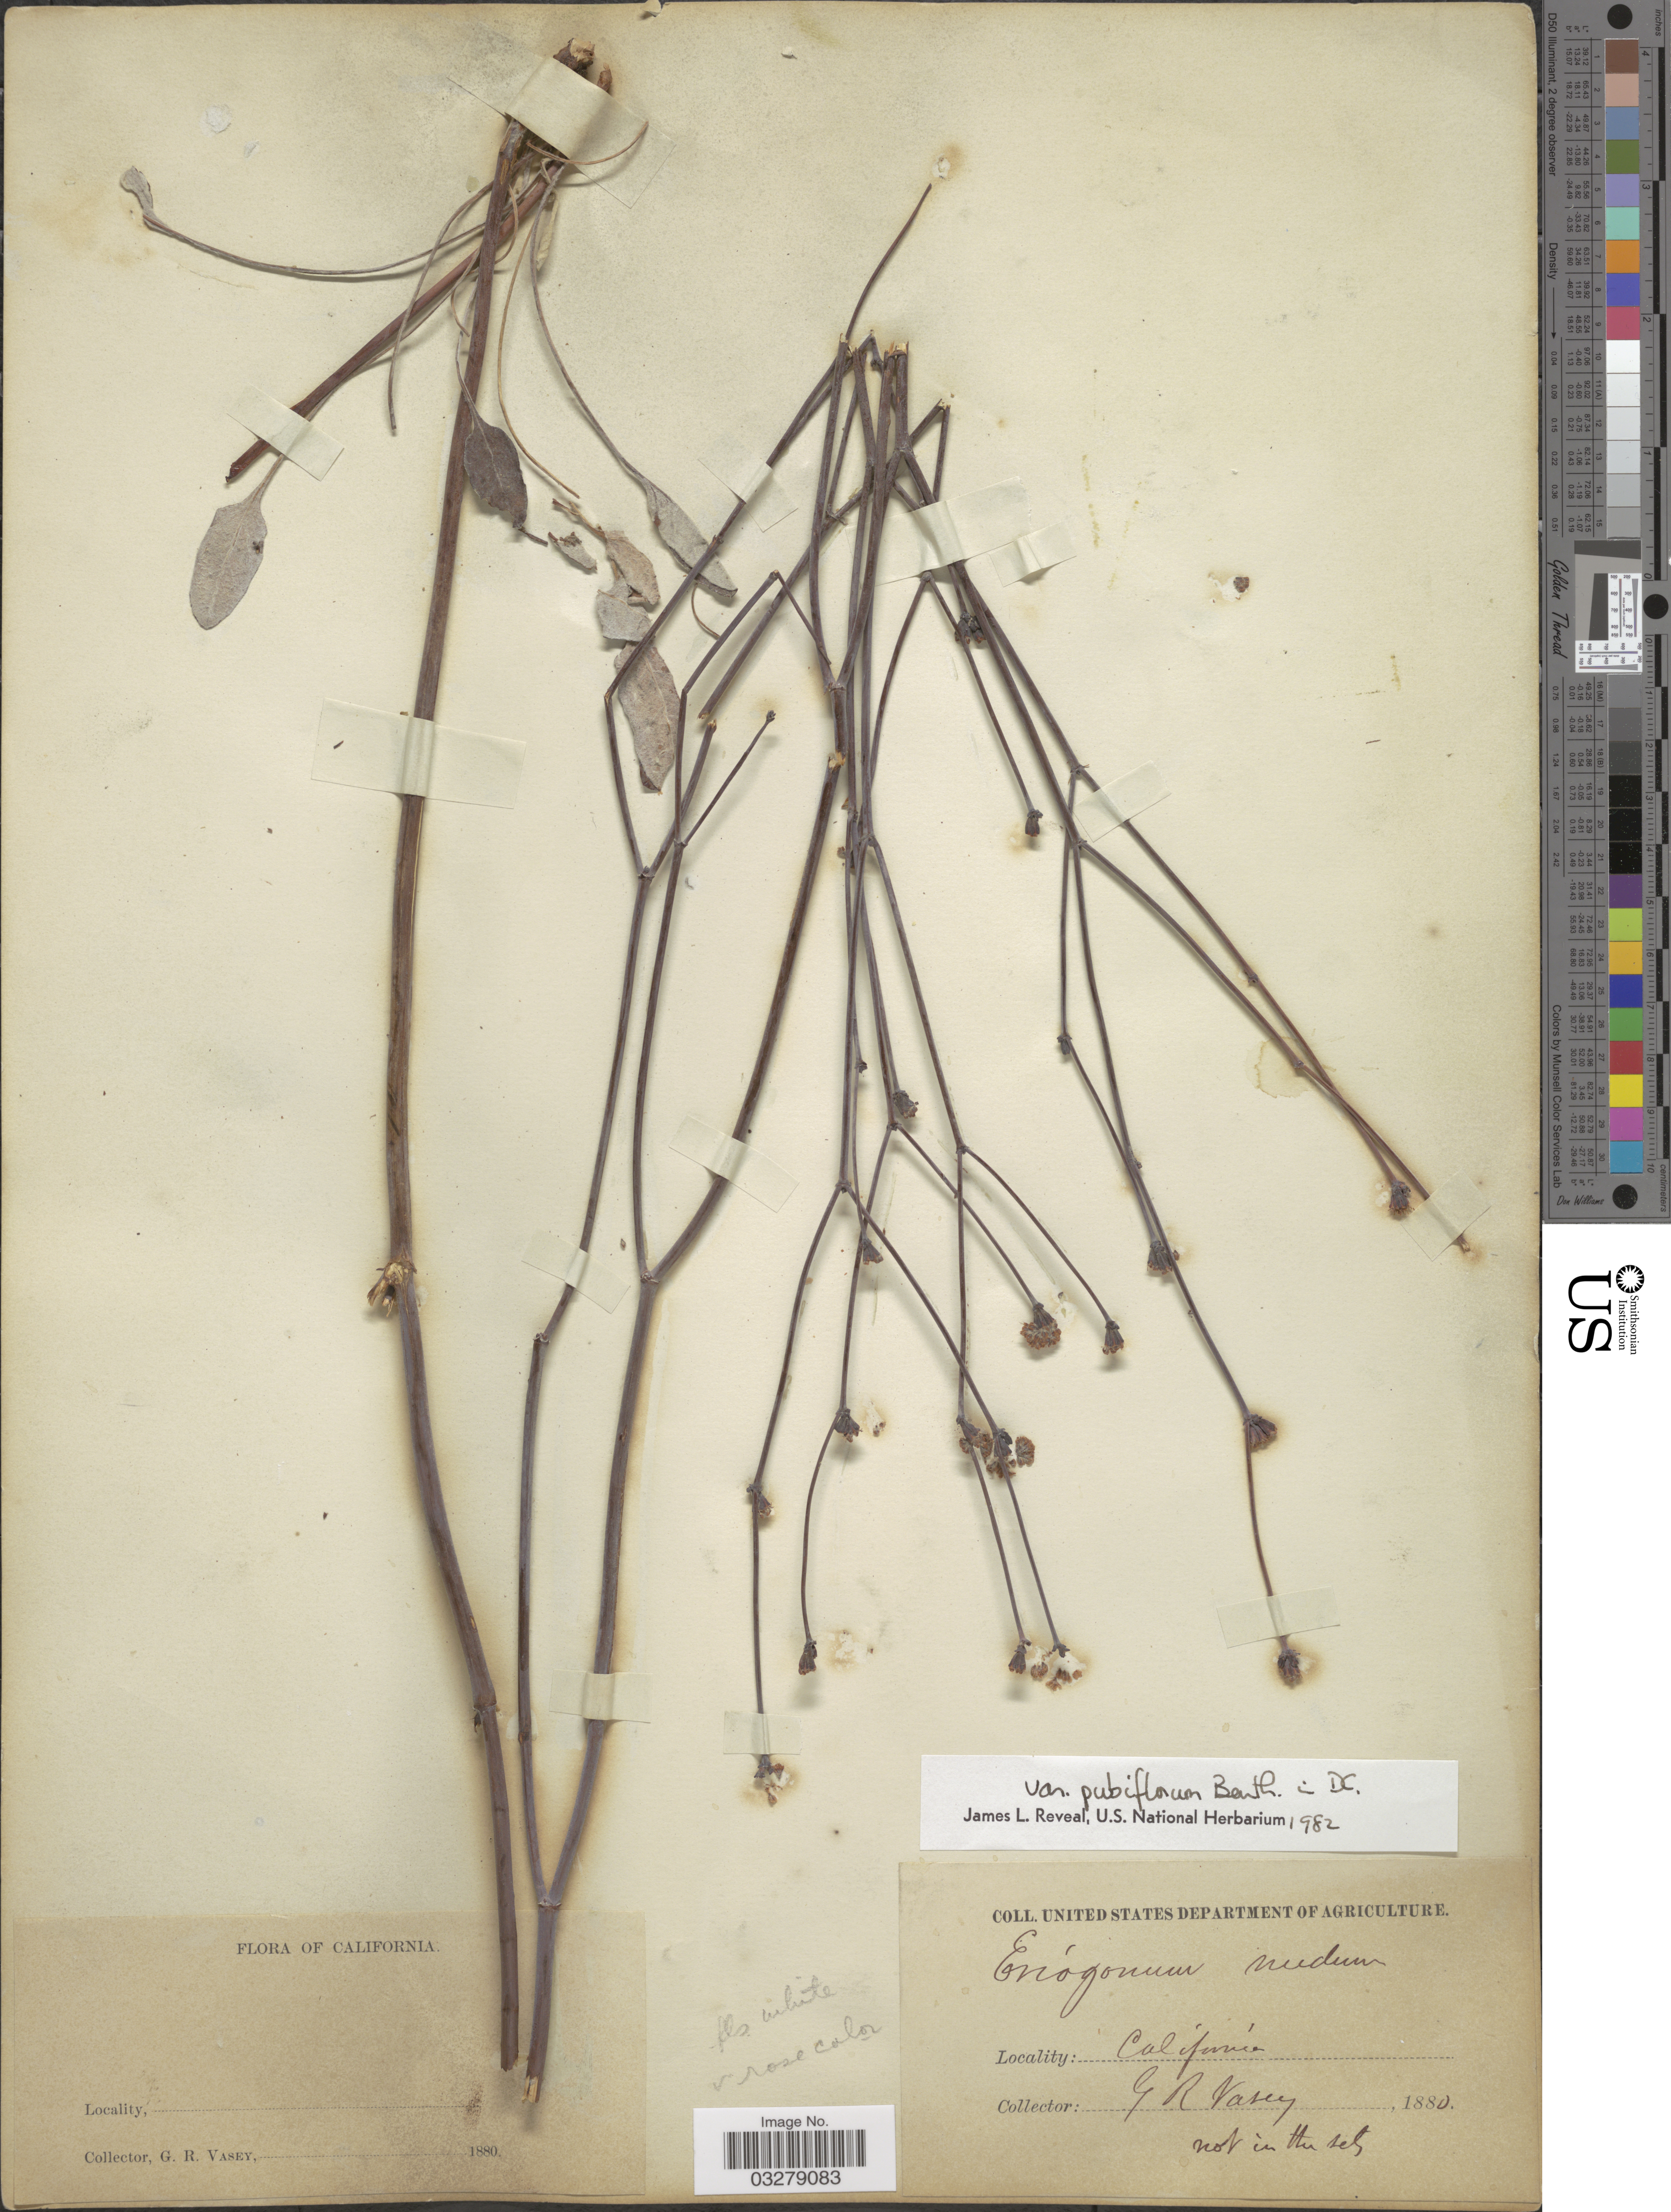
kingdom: Plantae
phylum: Tracheophyta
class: Magnoliopsida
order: Caryophyllales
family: Polygonaceae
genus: Eriogonum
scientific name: Eriogonum nudum var. pubiflorum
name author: Benth. in DC.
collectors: G. R. Vasey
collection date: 1880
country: United States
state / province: California